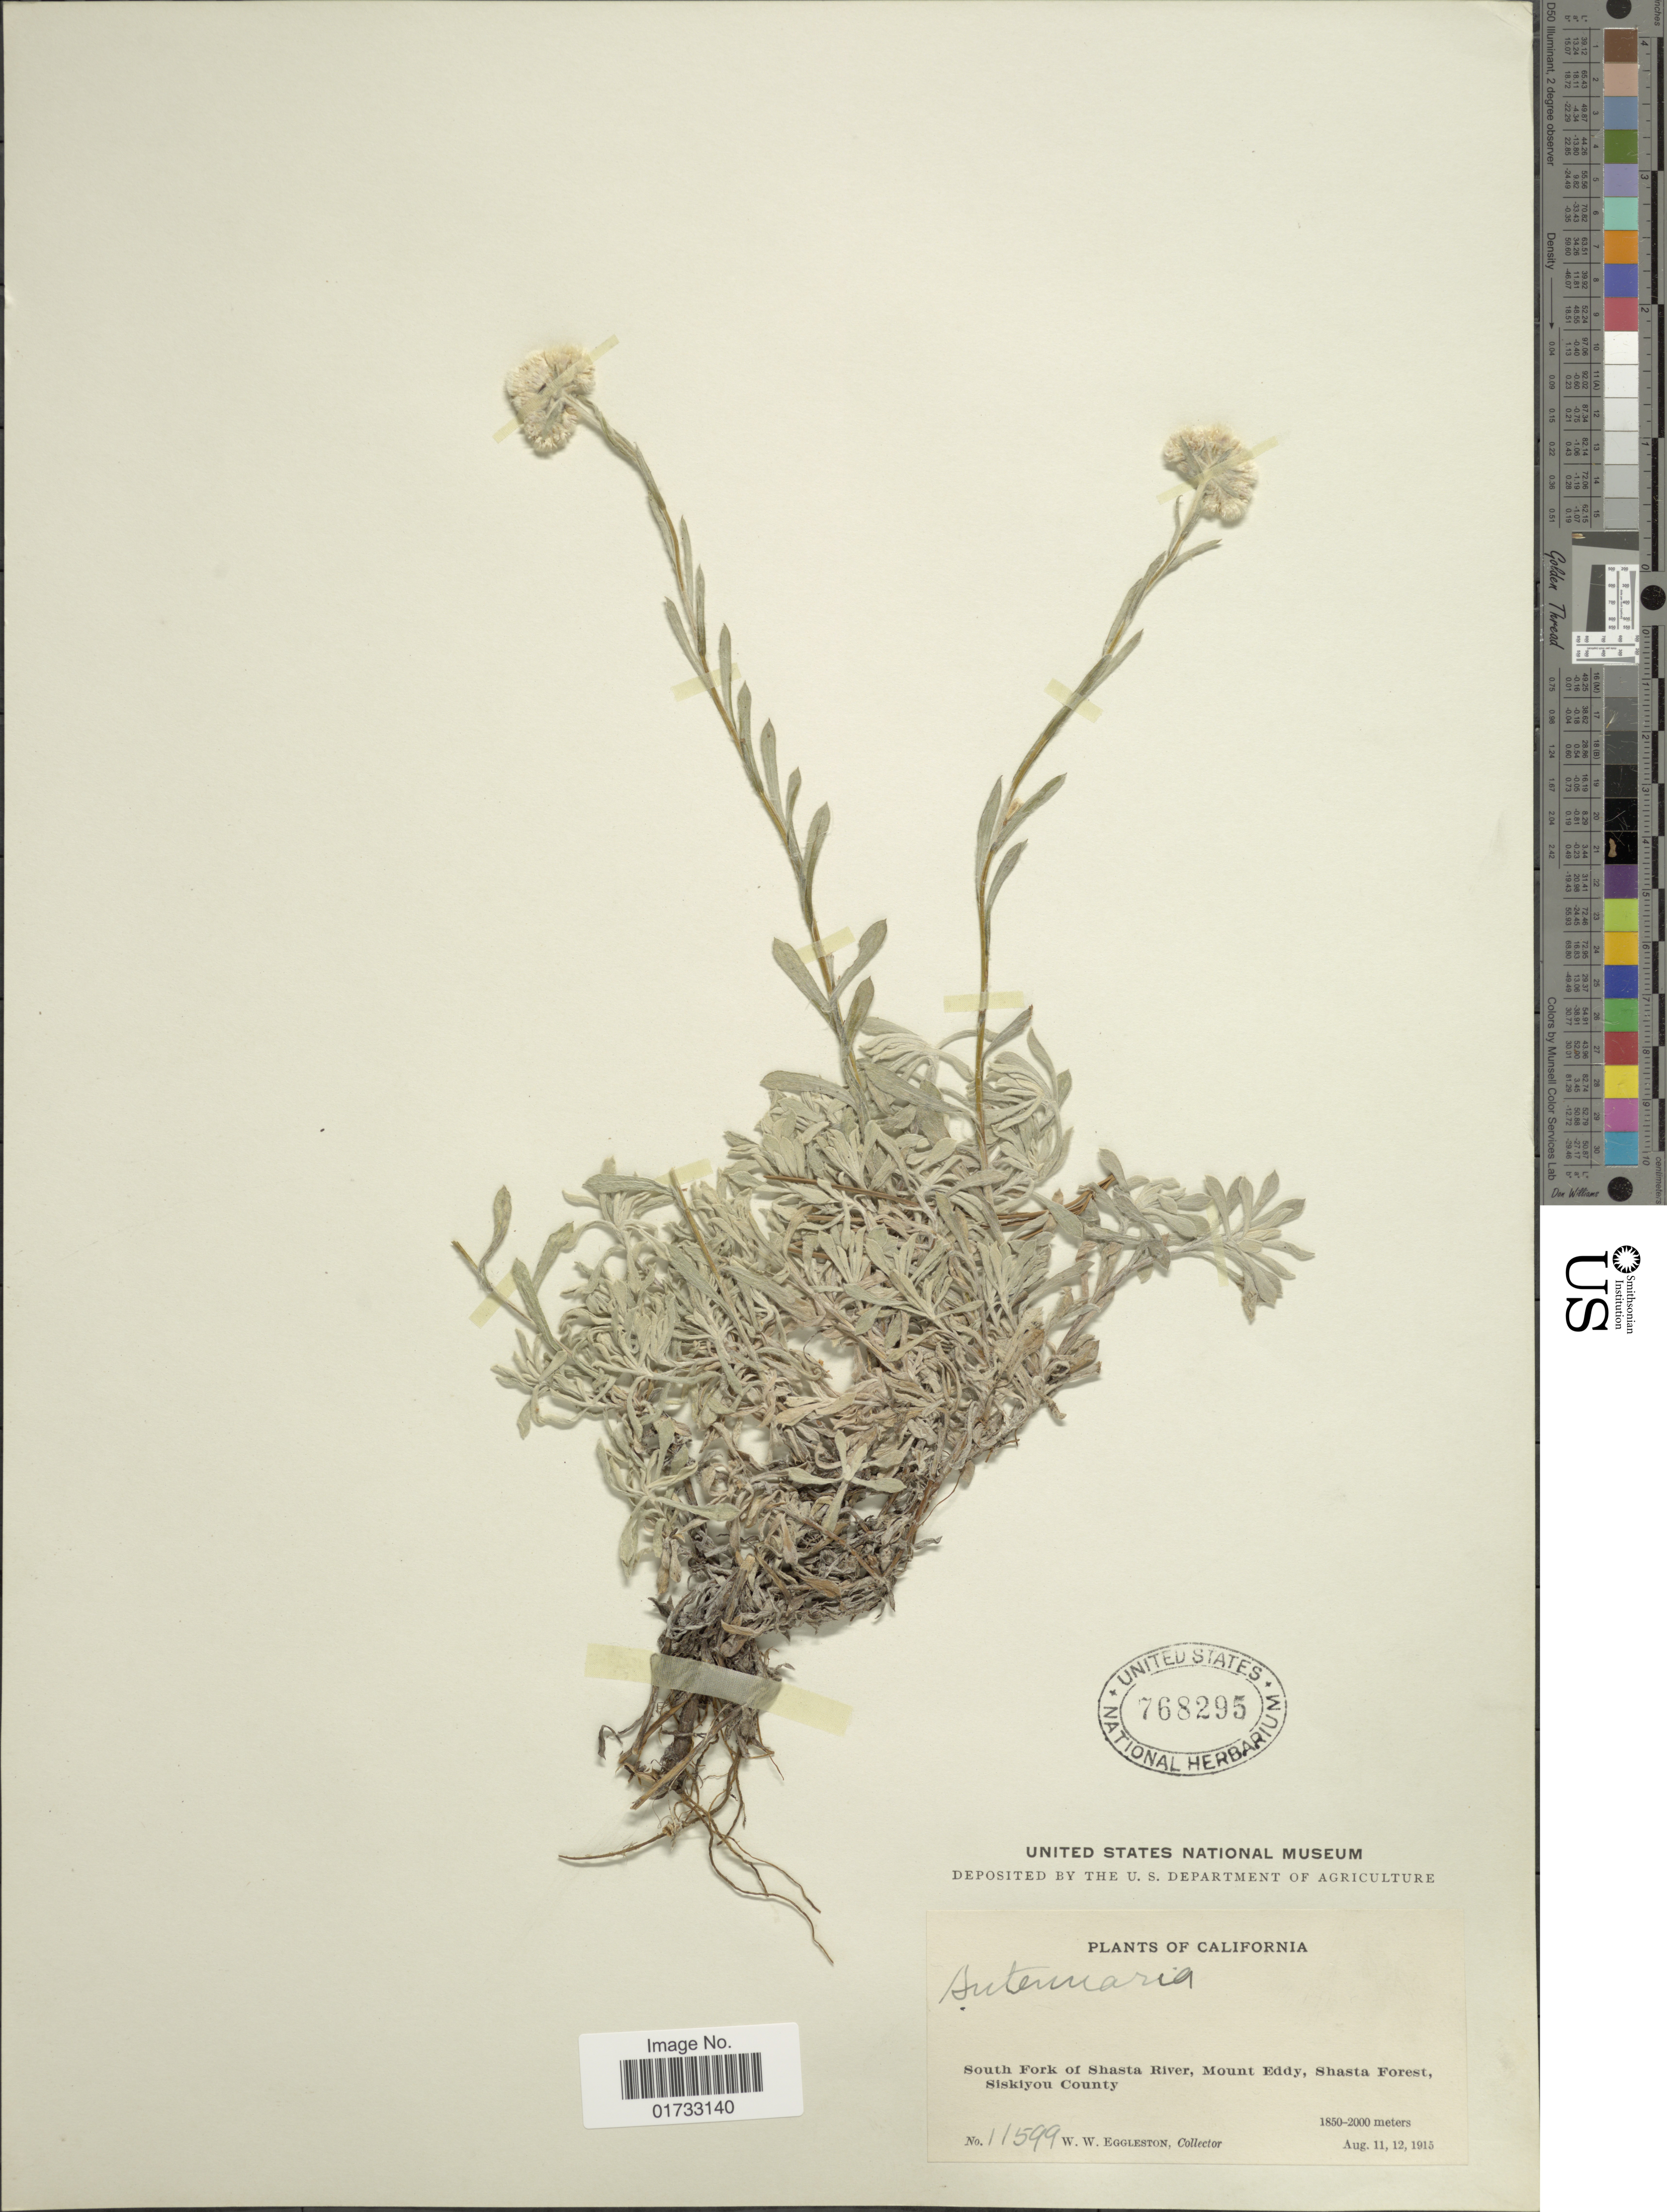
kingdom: Plantae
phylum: Tracheophyta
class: Magnoliopsida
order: Asterales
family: Asteraceae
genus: Antennaria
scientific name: Antennaria rosea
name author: Greene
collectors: W. W. Eggleston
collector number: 11599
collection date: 1915-08-11/1915-08-12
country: United States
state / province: California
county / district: Siskiyou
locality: South Fork of Shasta River, Mount Eddy, Shasta Forest, Siskiyou County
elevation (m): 1850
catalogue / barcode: US 768295